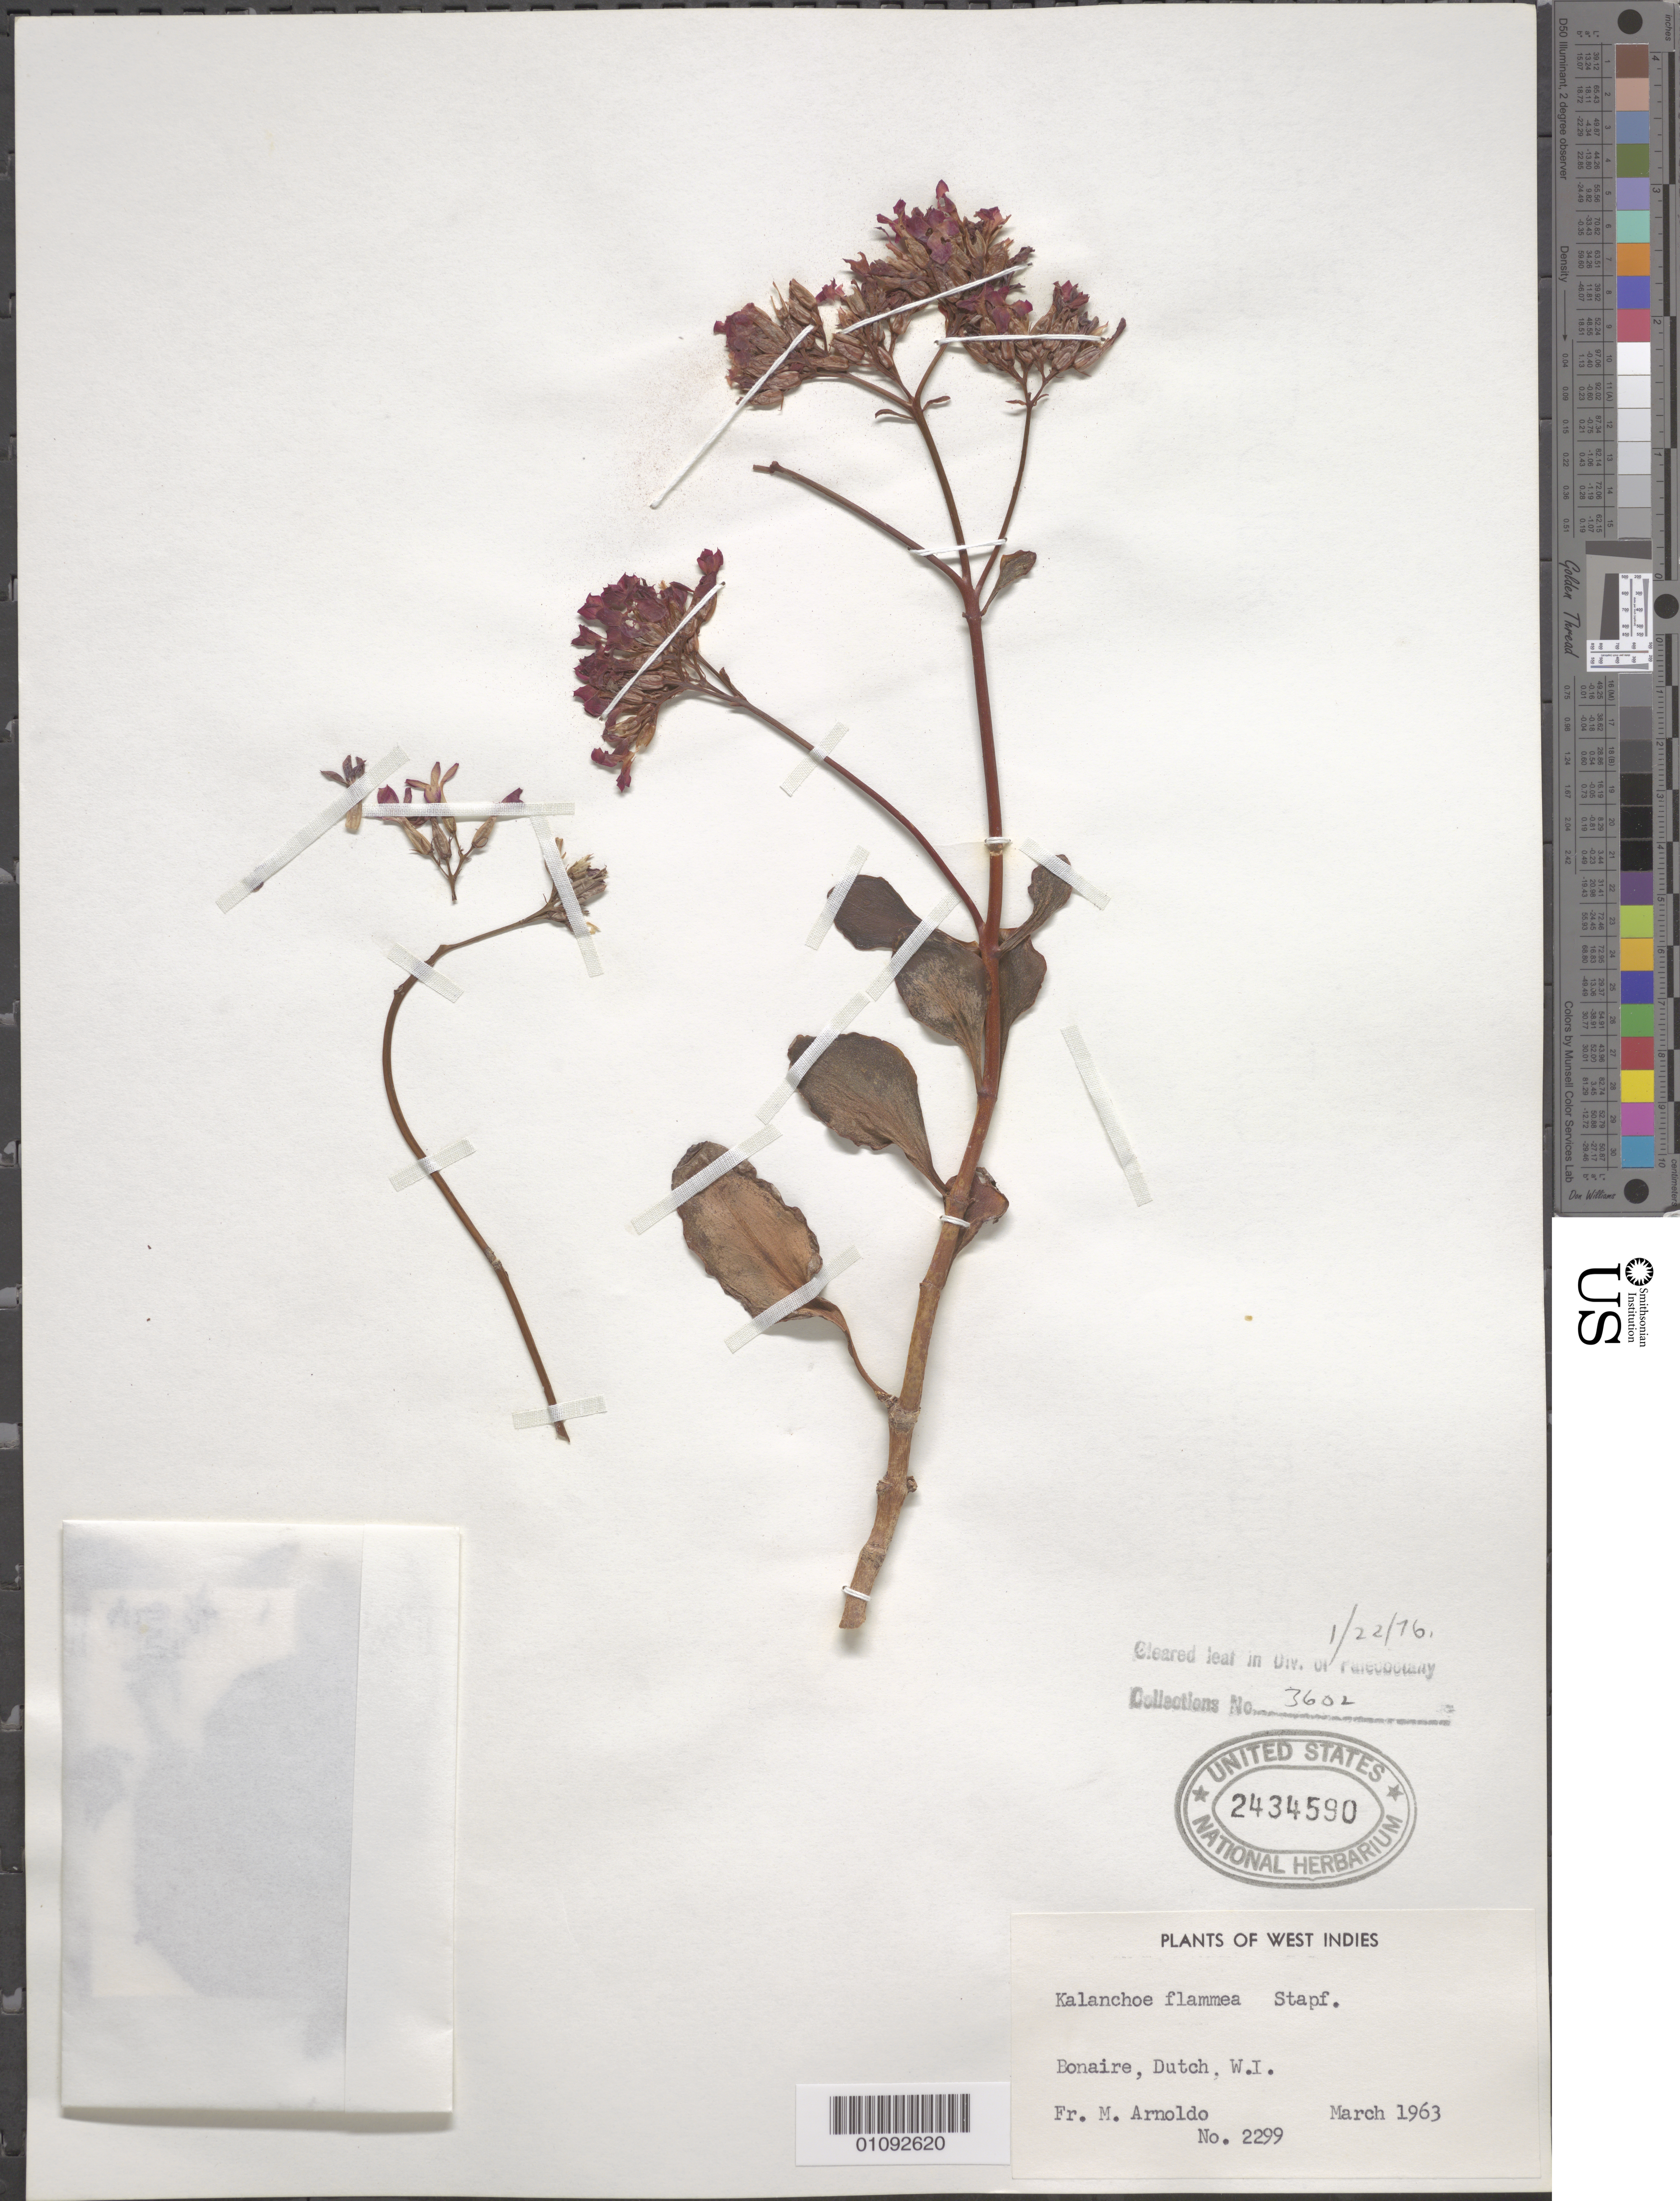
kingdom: Plantae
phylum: Tracheophyta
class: Magnoliopsida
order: Saxifragales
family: Crassulaceae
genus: Kalanchoe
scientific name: Kalanchoe flammea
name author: Stapf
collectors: N. Arnoldo-Broeders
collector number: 2299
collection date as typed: Mar 1963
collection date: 1963-03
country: Netherlands Antilles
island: Bonaire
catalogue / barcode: US 2434590